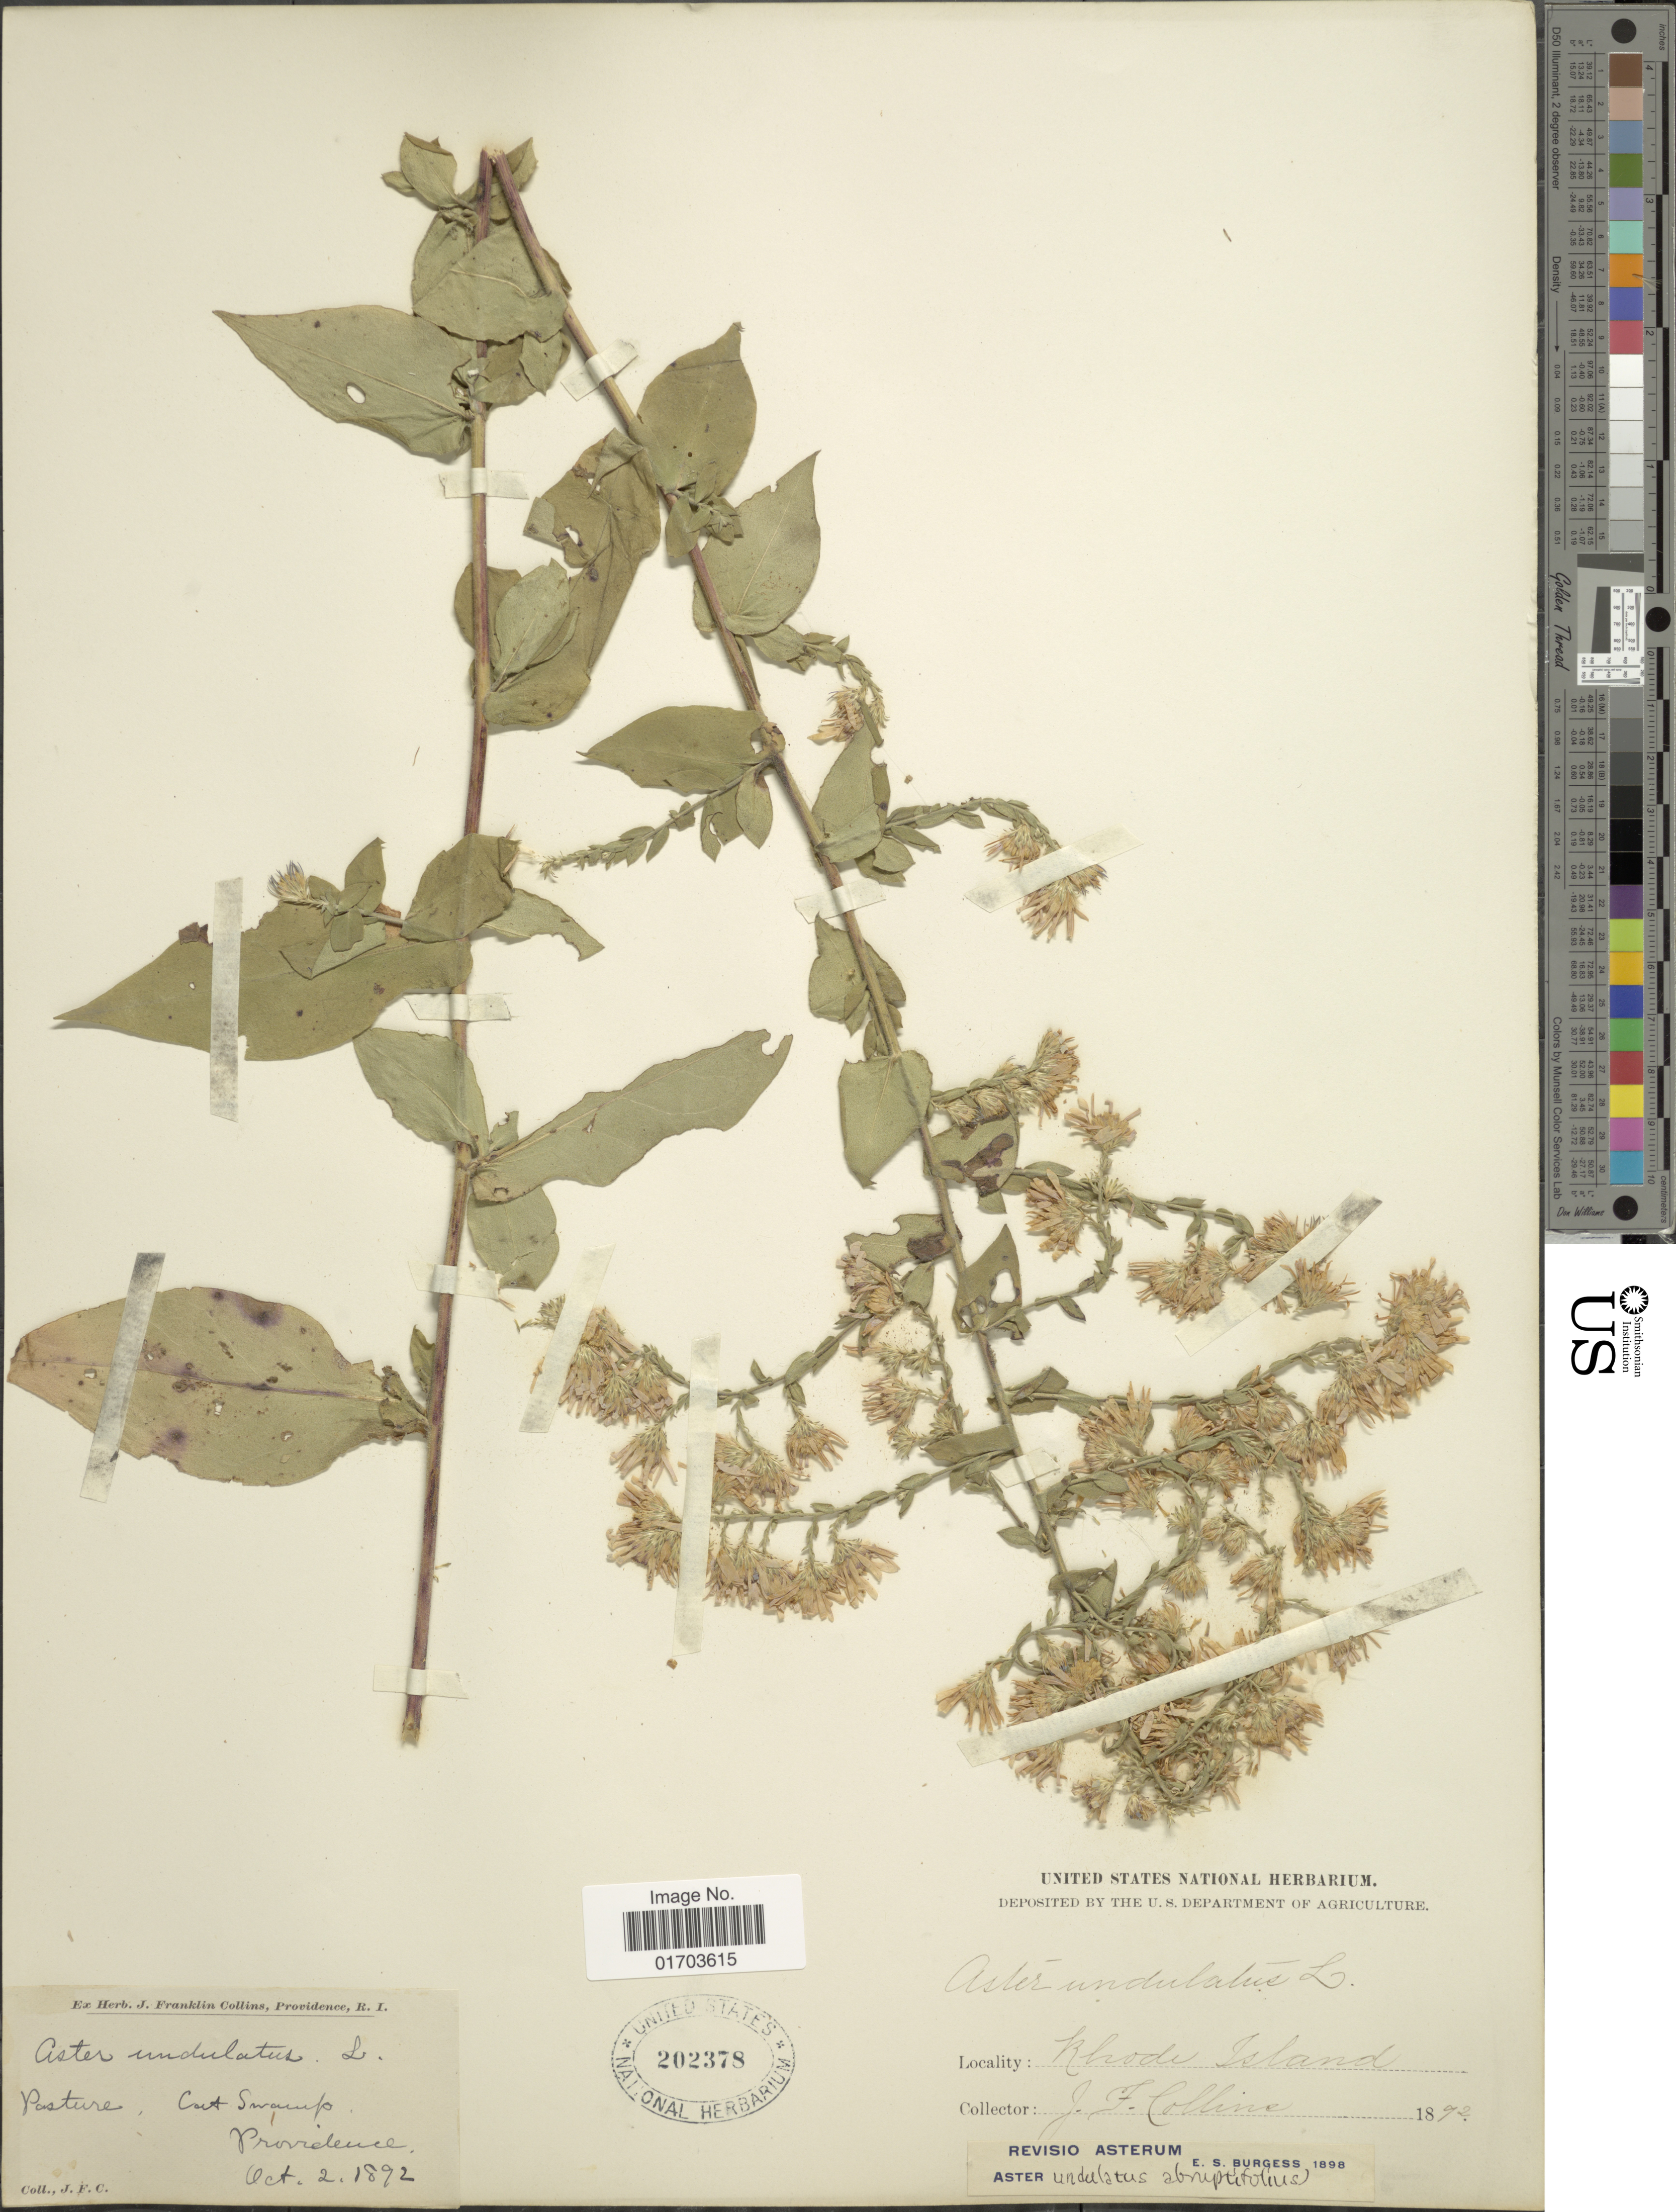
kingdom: Plantae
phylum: Tracheophyta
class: Magnoliopsida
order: Asterales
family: Asteraceae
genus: Symphyotrichum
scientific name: Symphyotrichum undulatum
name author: (L.) G.L. Nesom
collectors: J. Collins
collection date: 1892-10-02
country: United States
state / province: Rhode Island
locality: Rhdoe Island. Pasture, Cut swamp, Providence.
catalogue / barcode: US 202378